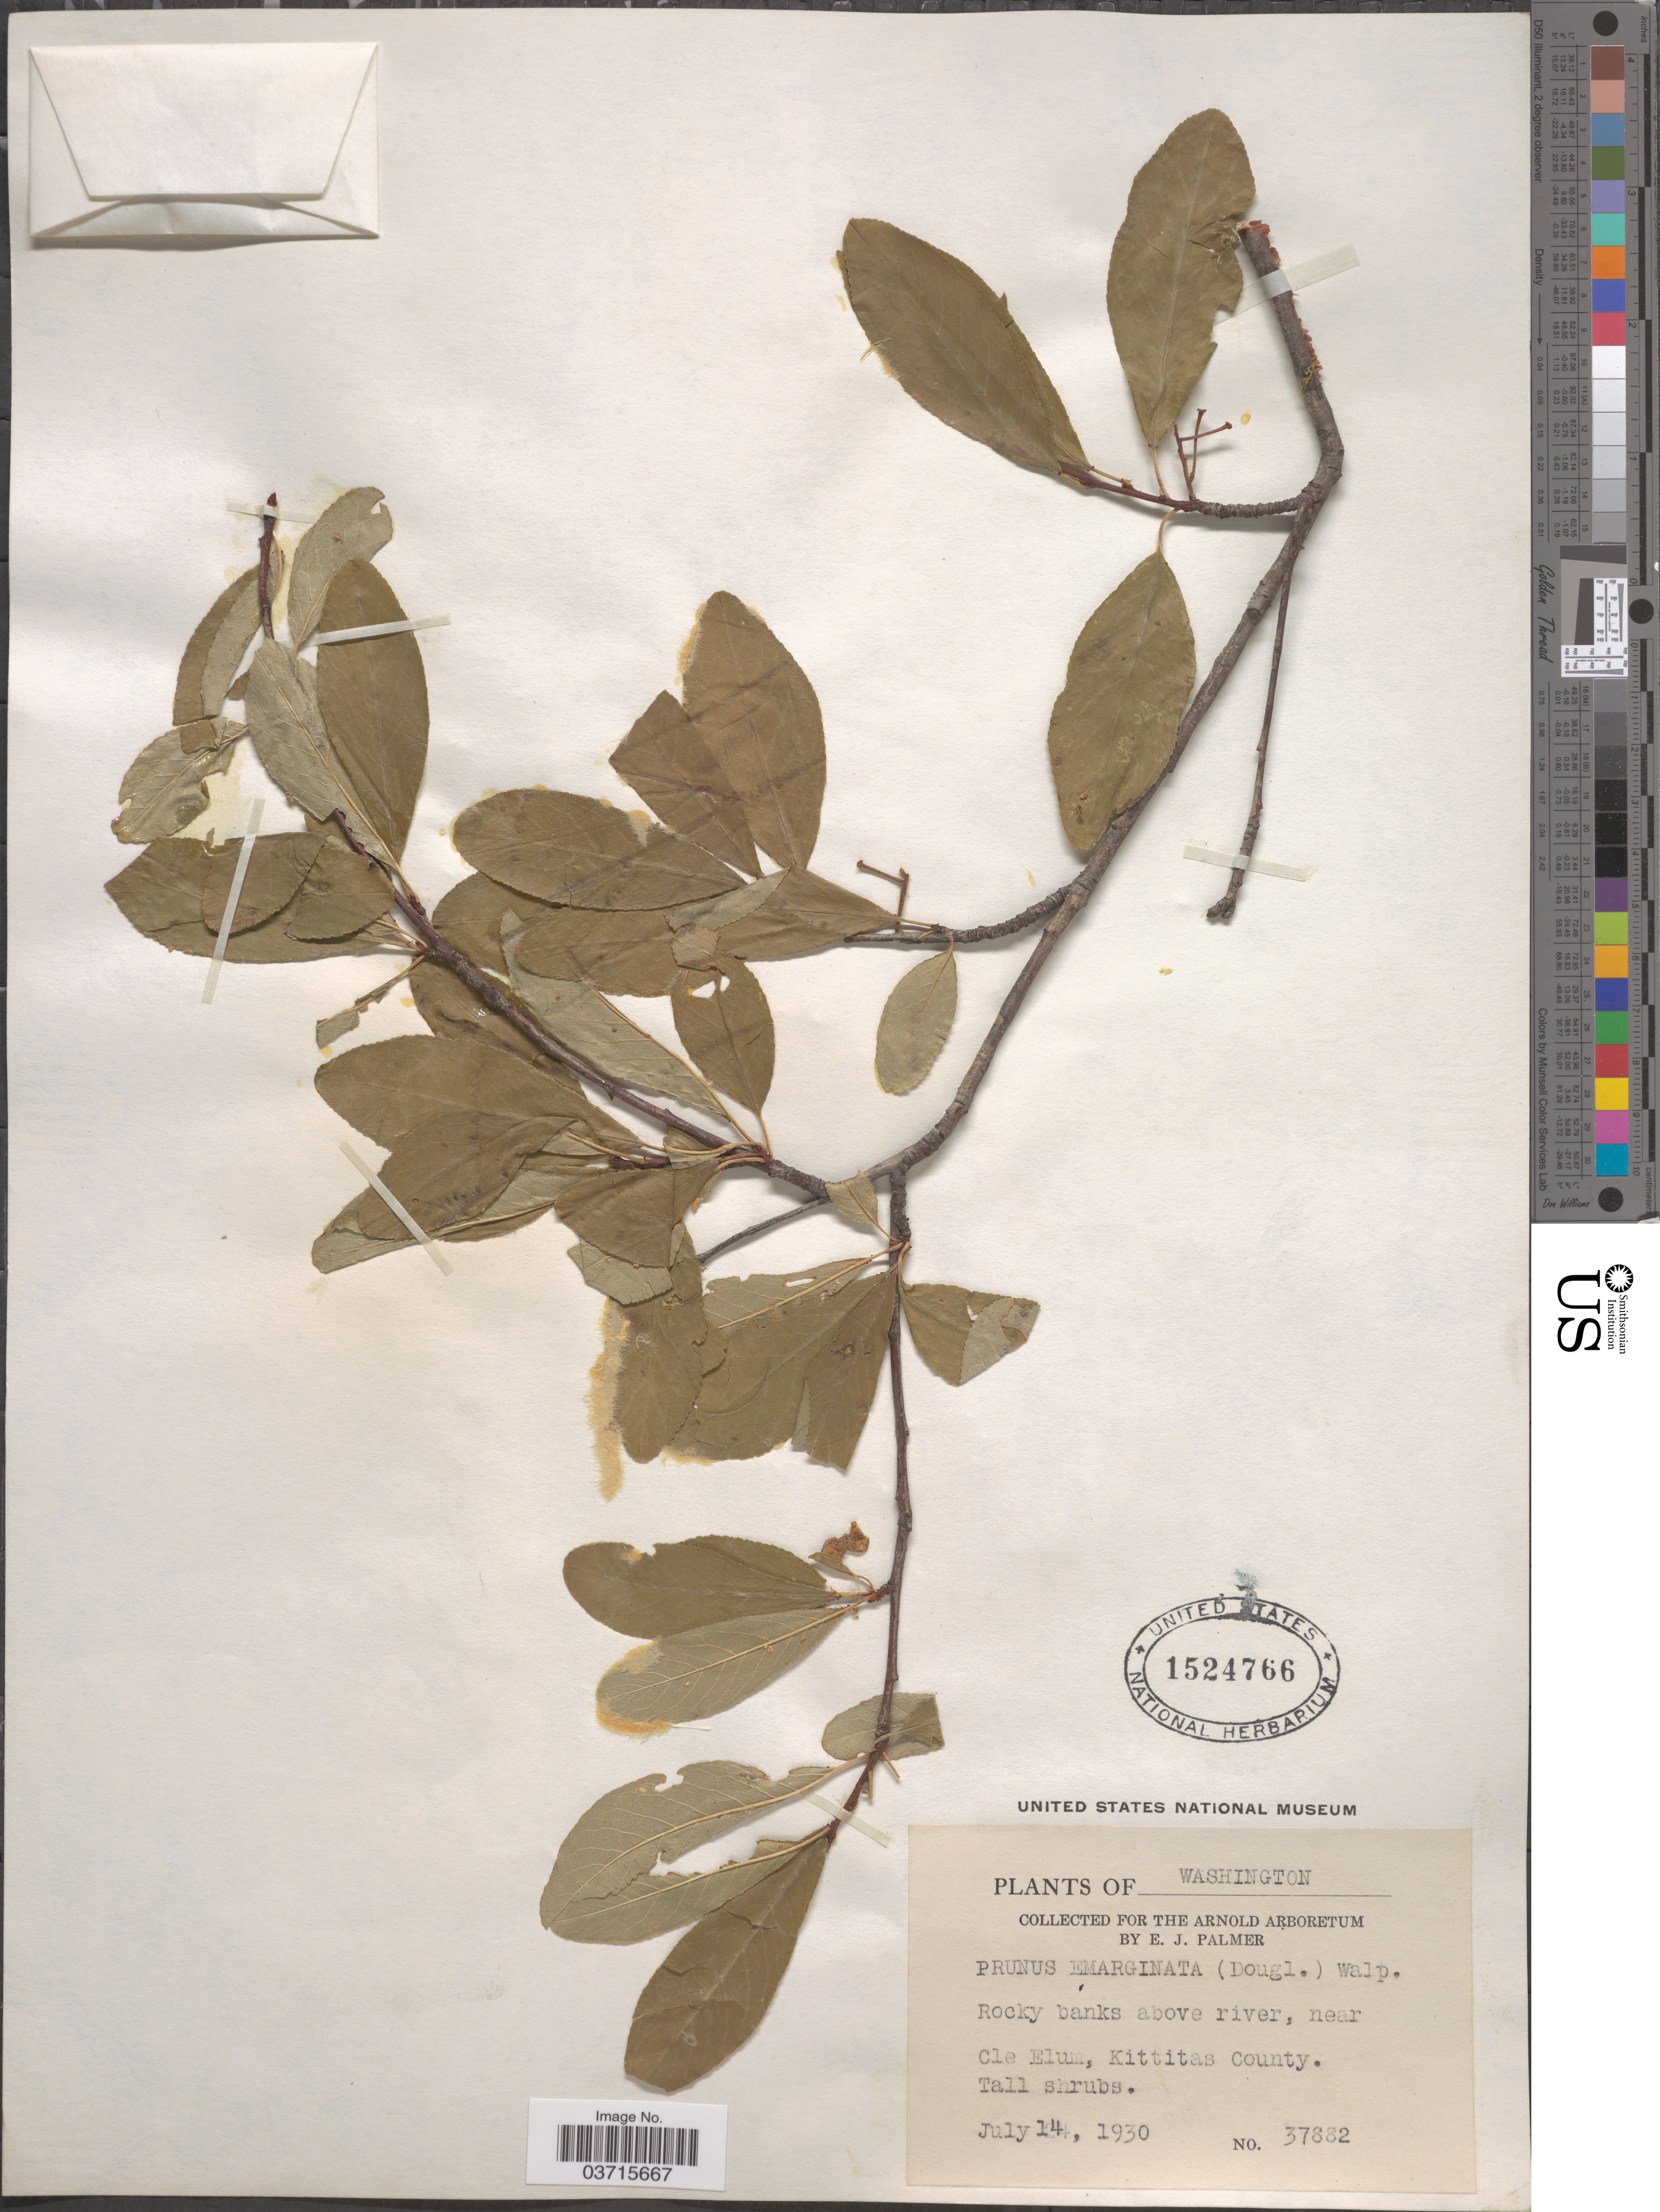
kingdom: Plantae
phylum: Tracheophyta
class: Magnoliopsida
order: Rosales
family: Rosaceae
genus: Prunus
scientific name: Prunus emarginata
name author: (Douglas ex Hook.) Eaton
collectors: E. J. Palmer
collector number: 37882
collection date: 1930-07-14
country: United States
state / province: Washington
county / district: Kittitas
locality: Rocky banks above river, near Cle Elum, Kittitas County.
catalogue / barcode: US 1524766